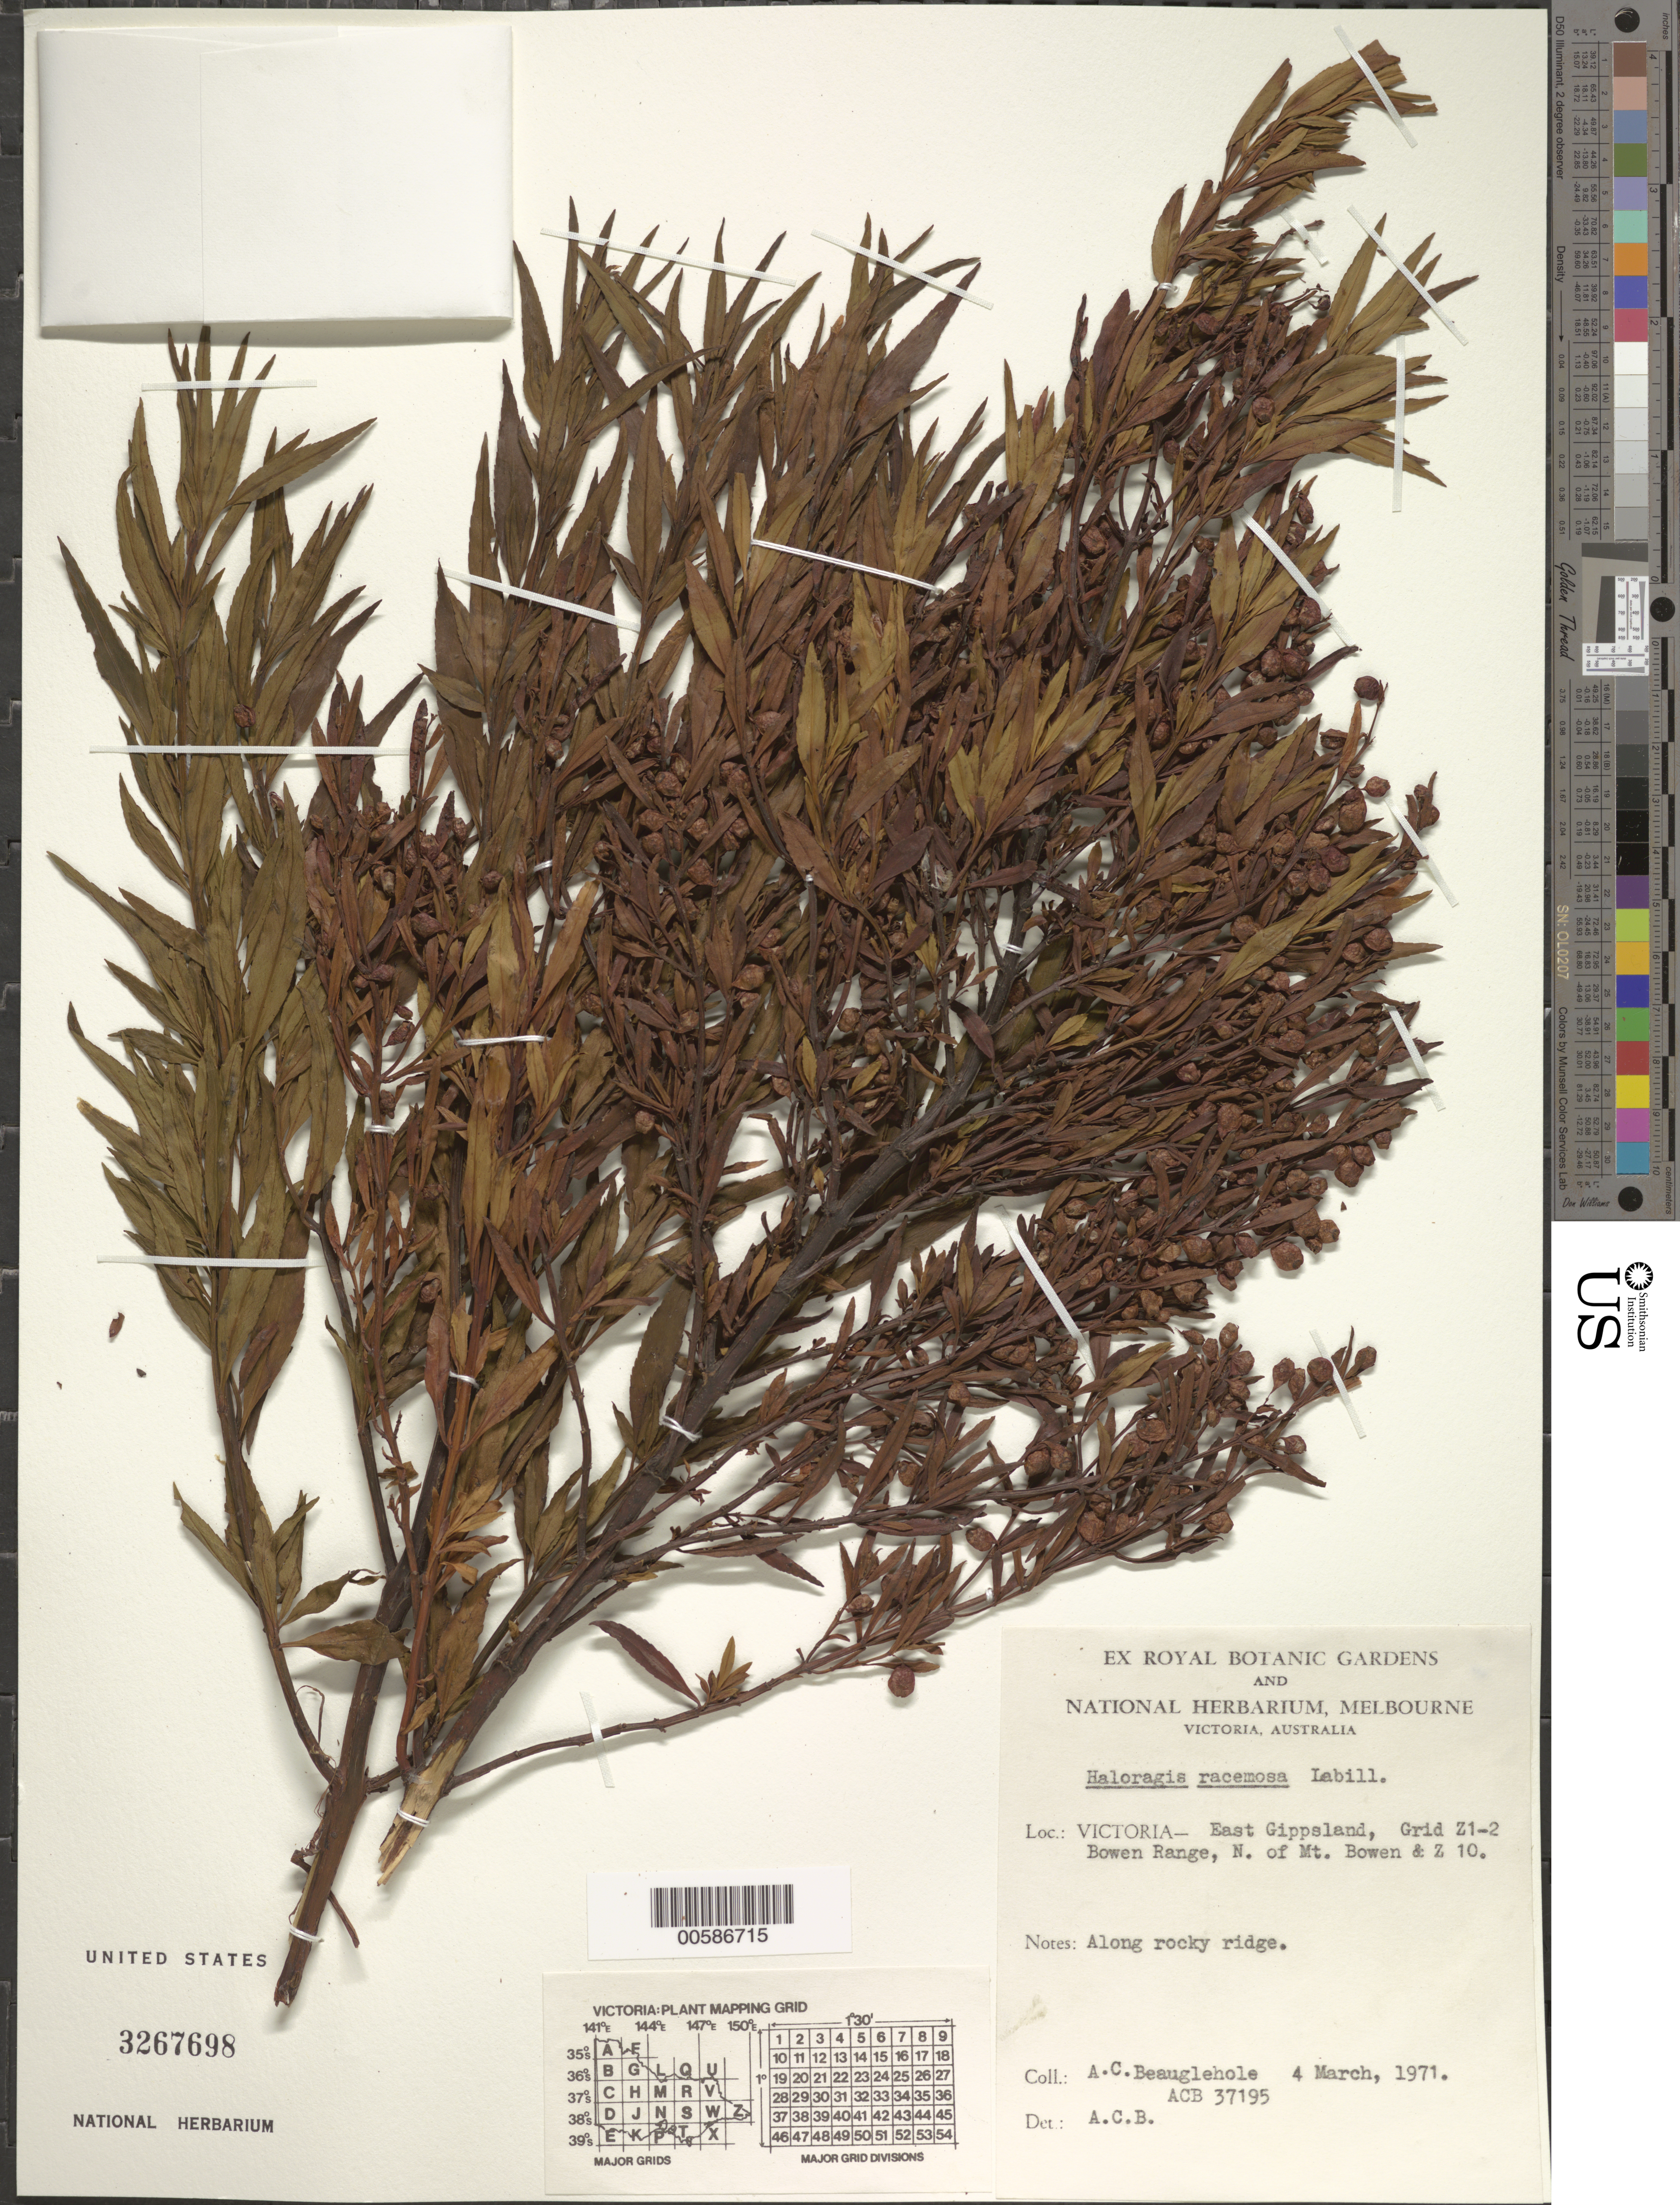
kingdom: Plantae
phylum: Tracheophyta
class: Magnoliopsida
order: Saxifragales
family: Haloragaceae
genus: Haloragis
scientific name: Haloragis racemosa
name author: Labill.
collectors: A. Beauglehole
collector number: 37195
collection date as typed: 04 Mar 1971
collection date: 1971-03-04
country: Australia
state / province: Victoria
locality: East Gippsland, Bowen Range, N of Mt. Bowen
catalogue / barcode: US 3267698